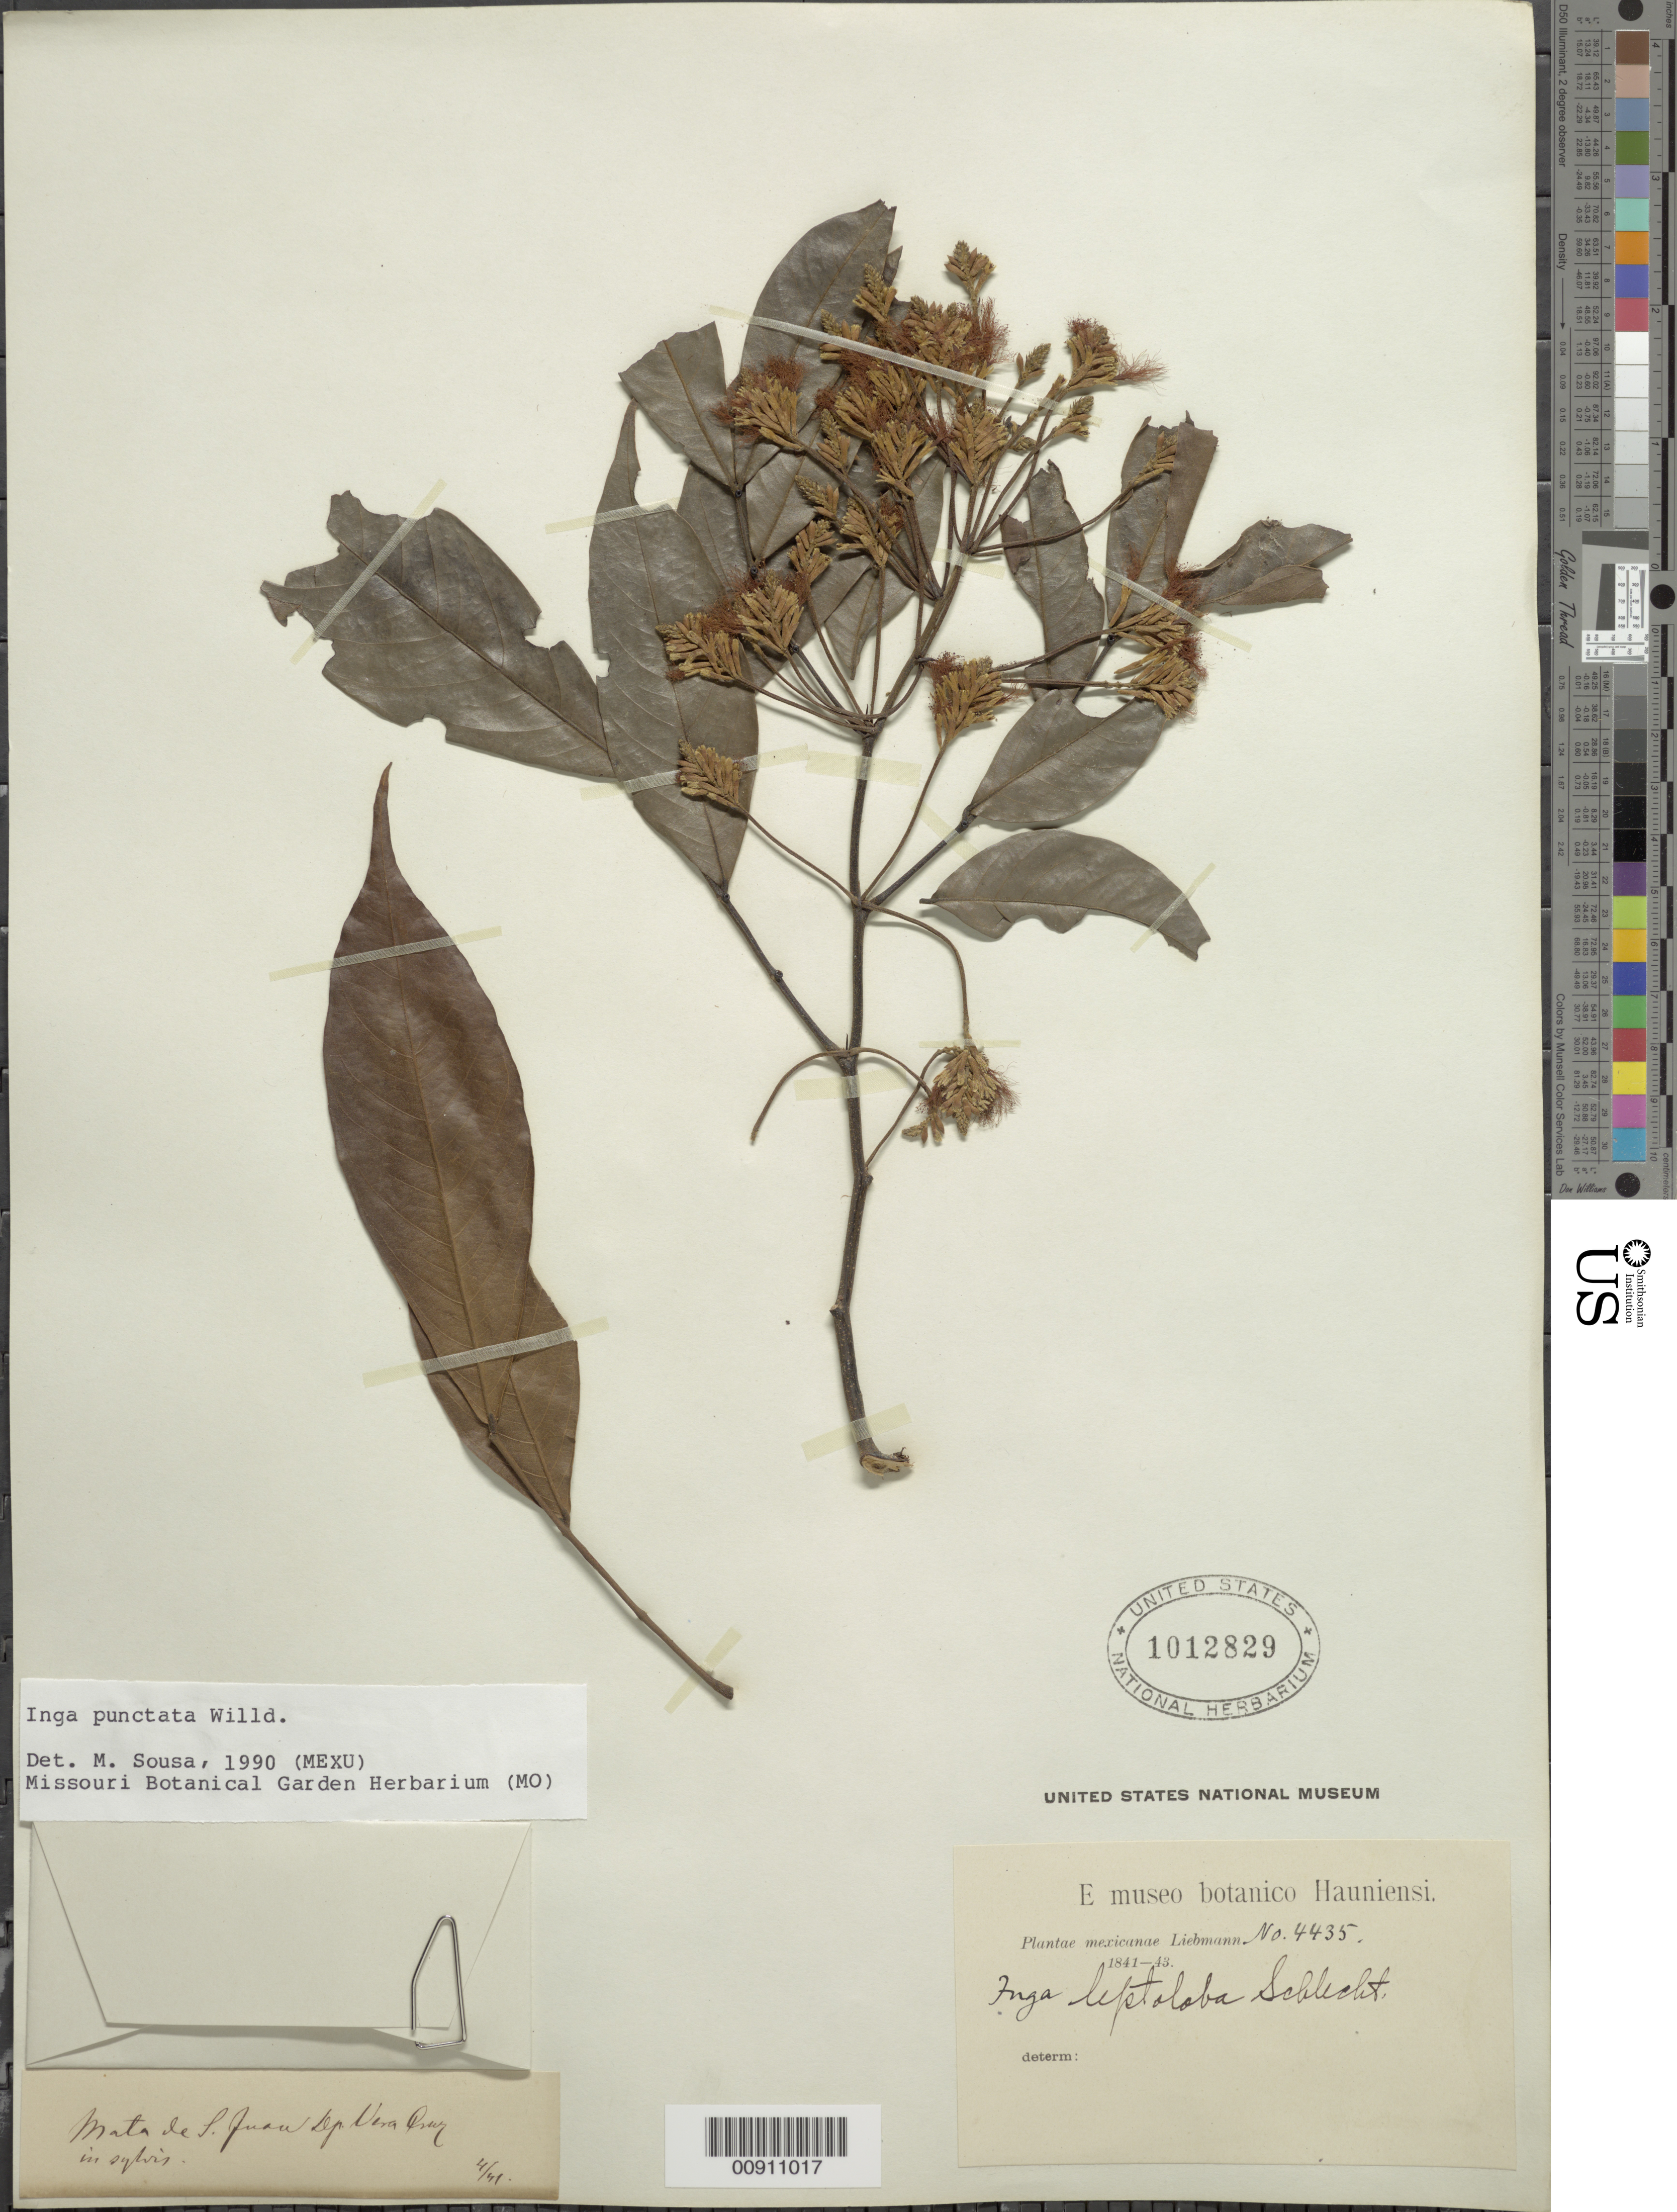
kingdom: Plantae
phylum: Tracheophyta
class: Magnoliopsida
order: Fabales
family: Fabaceae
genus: Inga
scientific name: Inga punctata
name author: Willd.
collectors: F. M. Liebmann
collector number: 4435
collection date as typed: Apr 1841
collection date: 1841-04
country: Mexico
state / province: Veracruz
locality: Mata de S. Juan, Dp. Veracruz.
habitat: In sylvis.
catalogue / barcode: US 1012829